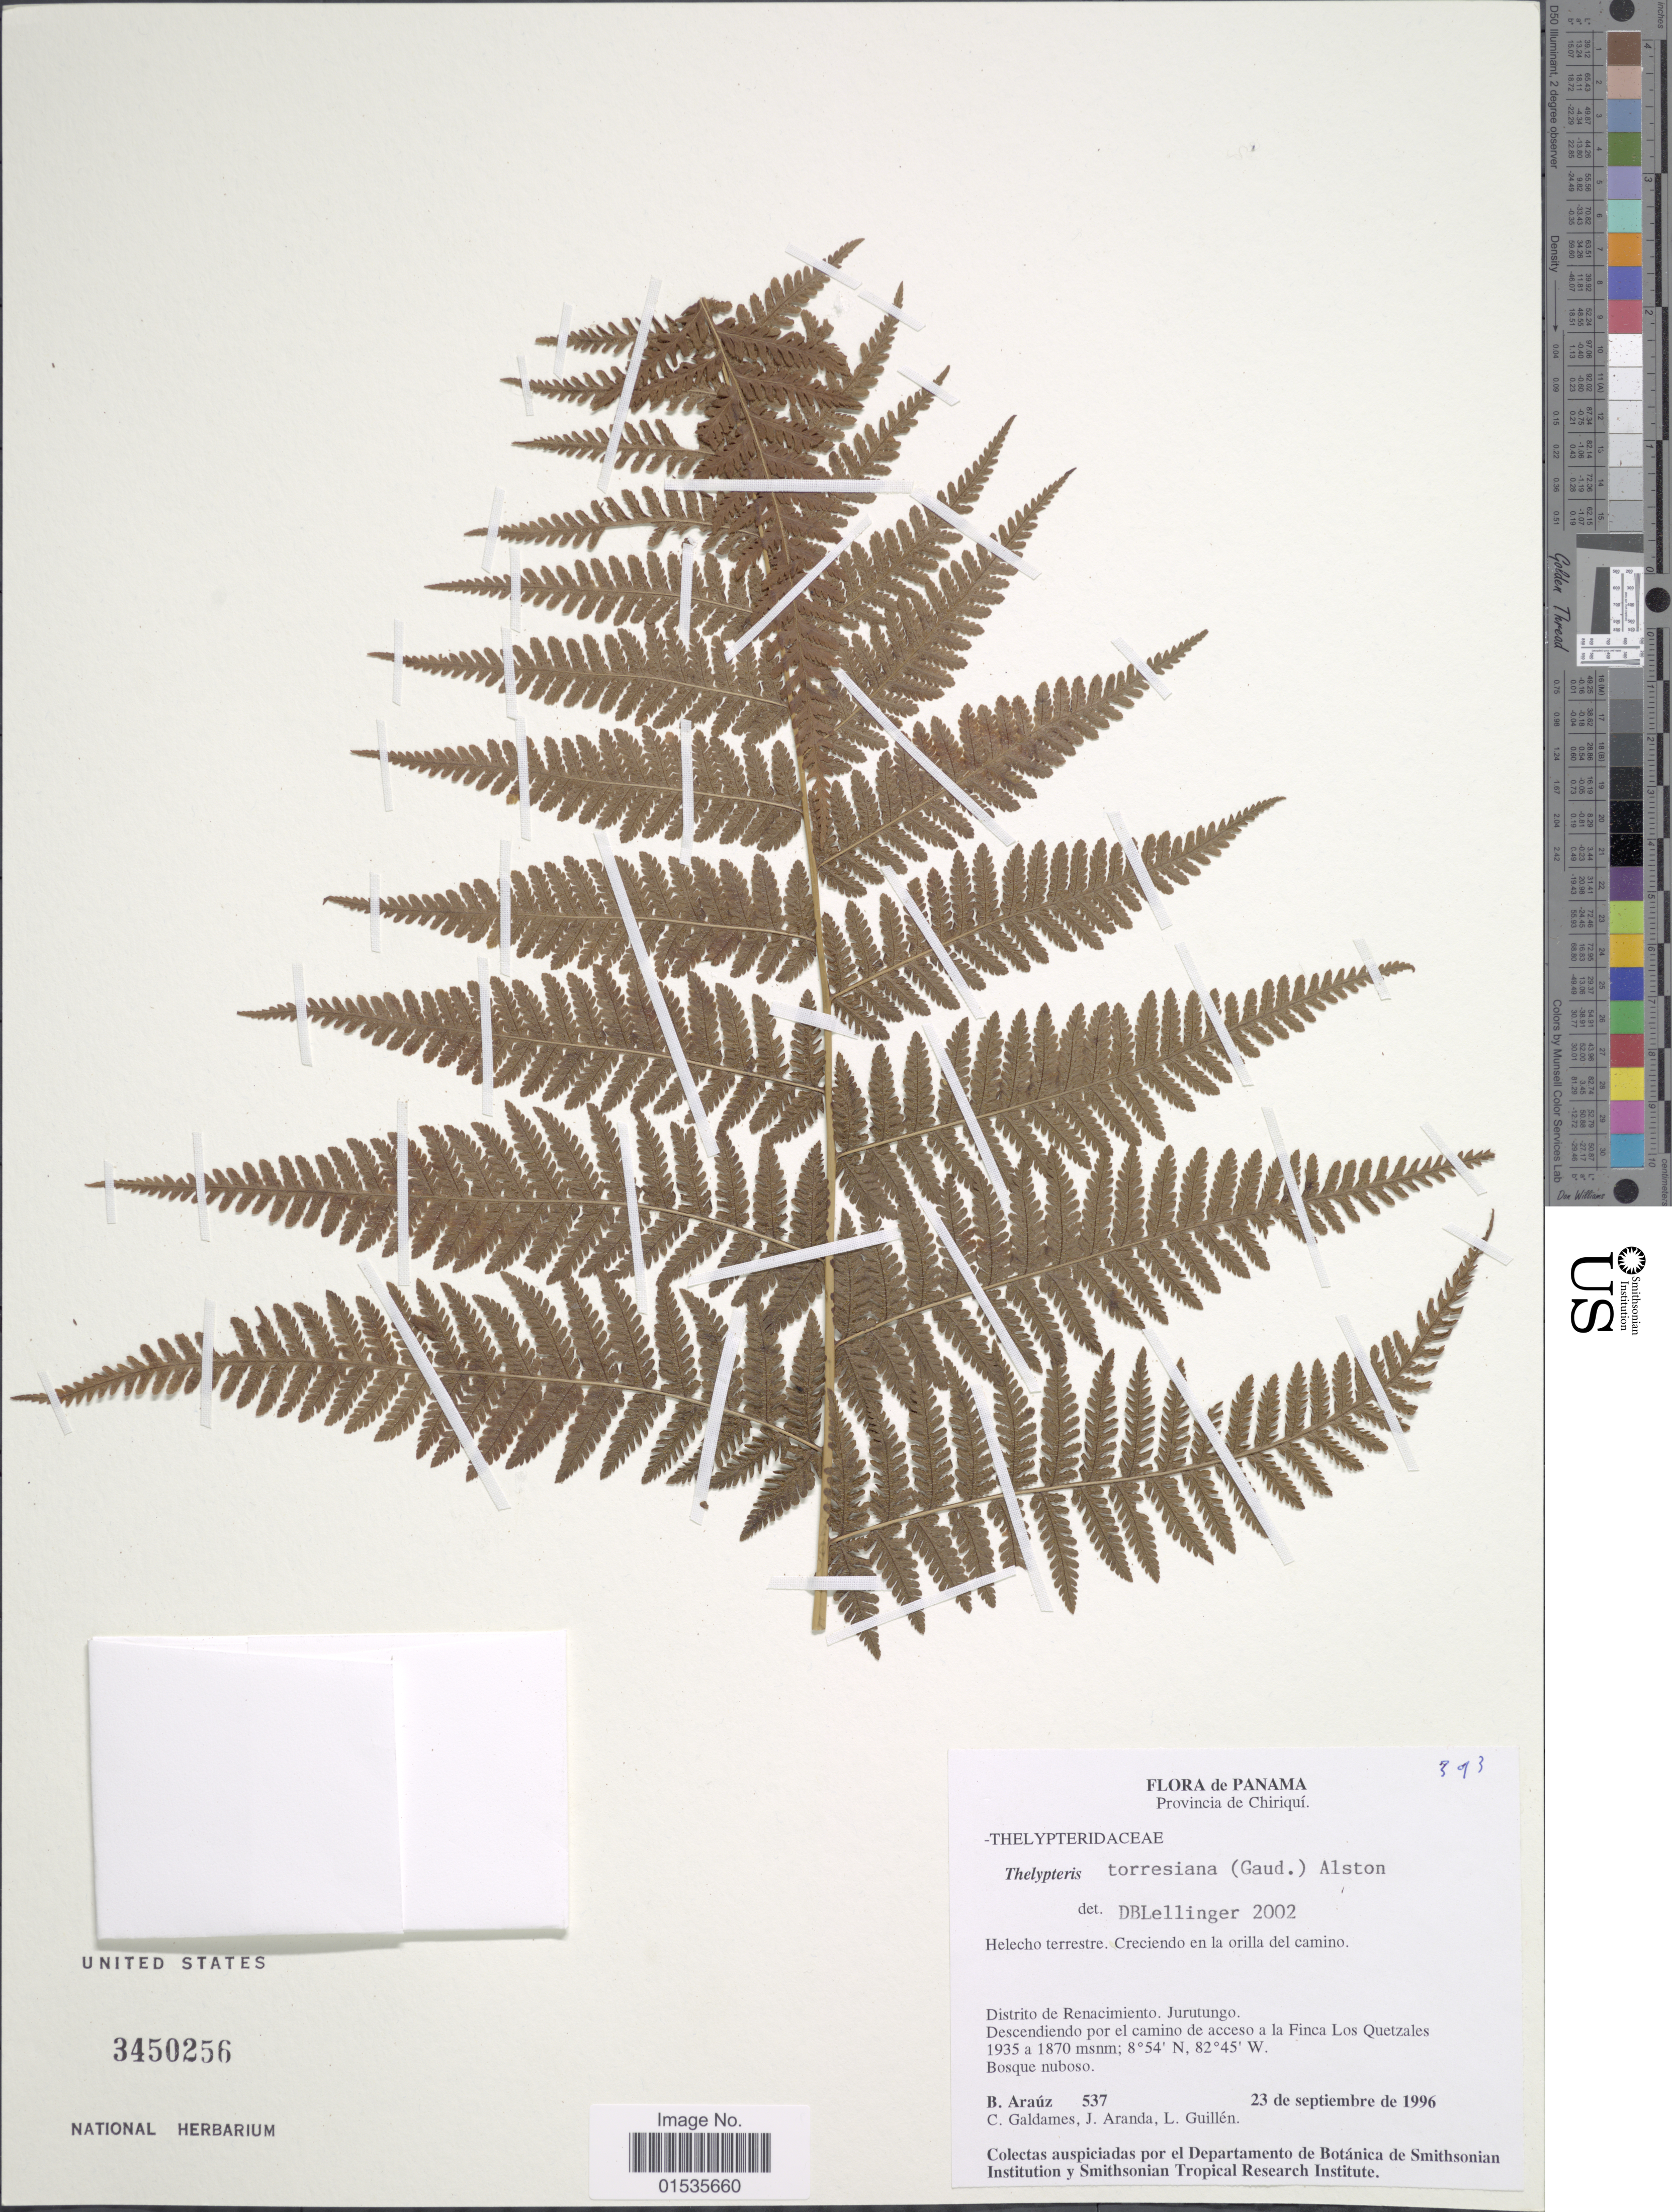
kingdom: Plantae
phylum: Tracheophyta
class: Polypodiopsida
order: Polypodiales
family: Thelypteridaceae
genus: Macrothelypteris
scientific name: Macrothelypteris torresiana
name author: (Gaudich.) Ching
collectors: B. Araúz, C. Galdames, J. Aranda & L. Guillén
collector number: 537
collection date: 1996-09-23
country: Panama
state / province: Chiriqui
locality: Panama, Provincia de Chiriqui. Distrito de Renancimiento, Jurutungo, Descendiento por el camino de acceso a la Finca Los Quetzales.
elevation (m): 1870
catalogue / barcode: US 3450256